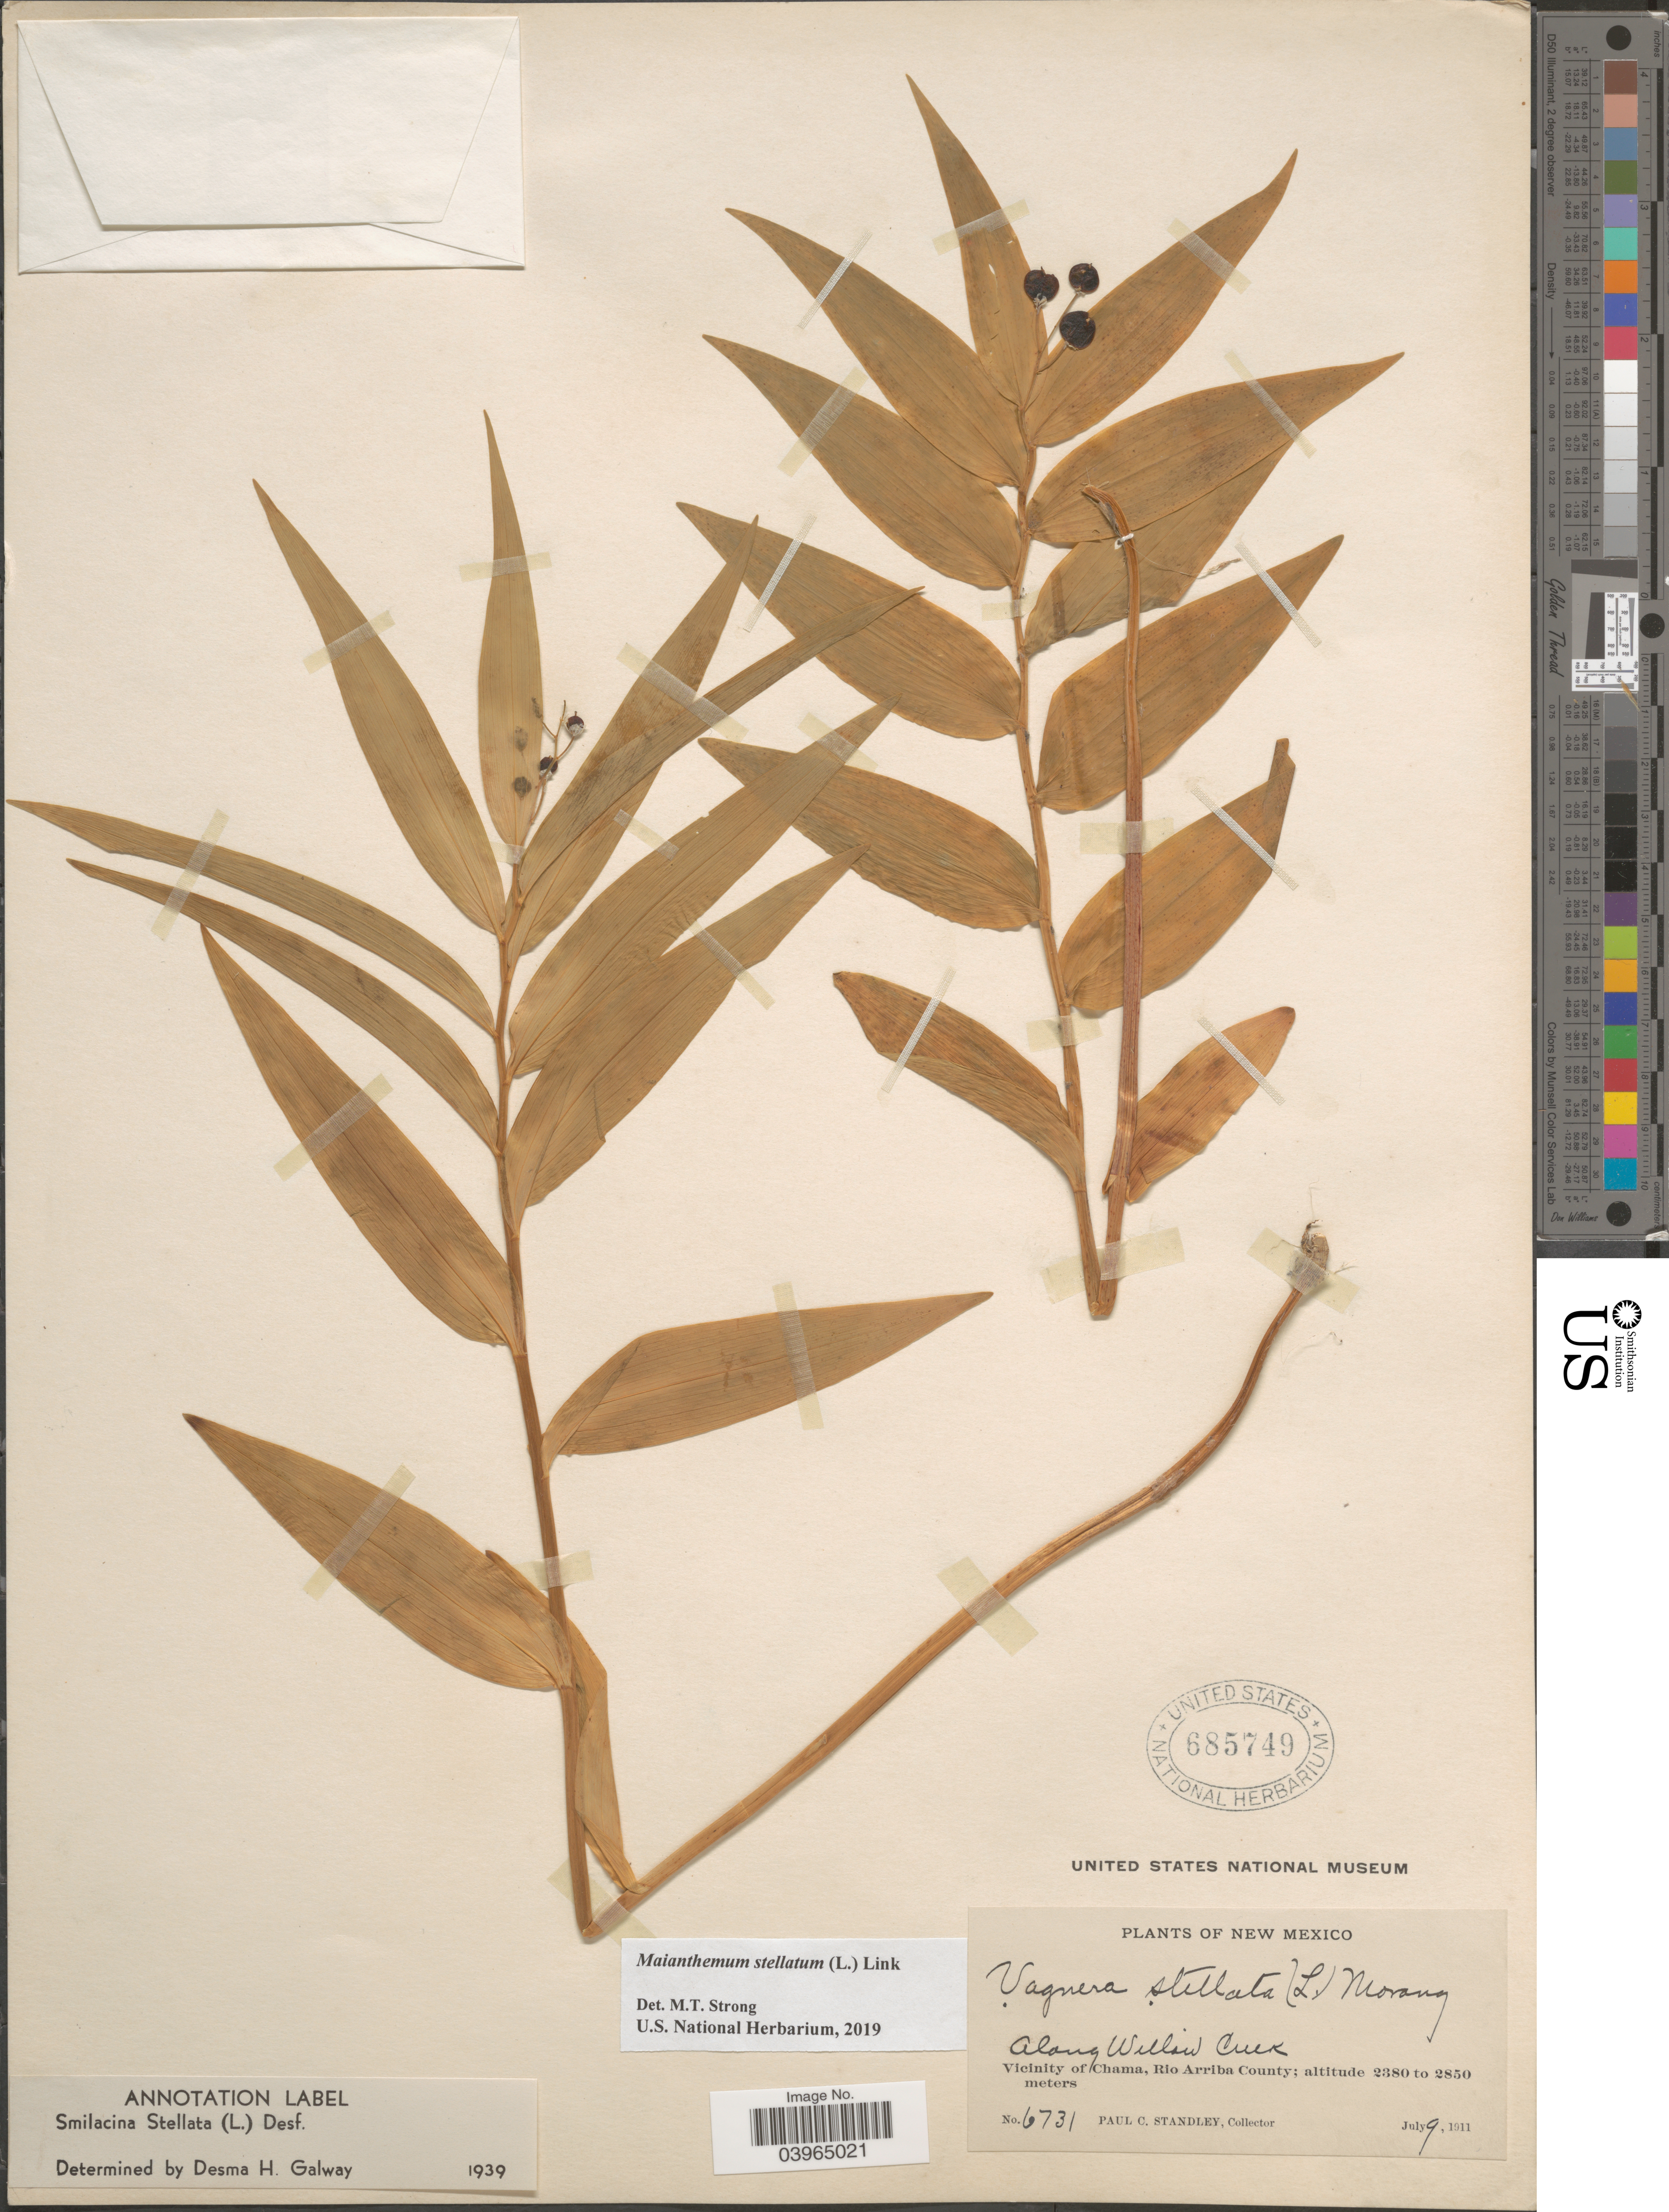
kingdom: Plantae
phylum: Tracheophyta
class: Liliopsida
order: Asparagales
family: Asparagaceae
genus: Maianthemum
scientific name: Maianthemum stellatum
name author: (L.) Link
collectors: P. C. Standley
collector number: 6731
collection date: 1911-07-09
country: United States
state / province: New Mexico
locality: Along Willow Creek. Vicinity of Chama, Rio Arriba County.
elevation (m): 2380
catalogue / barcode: US 685749